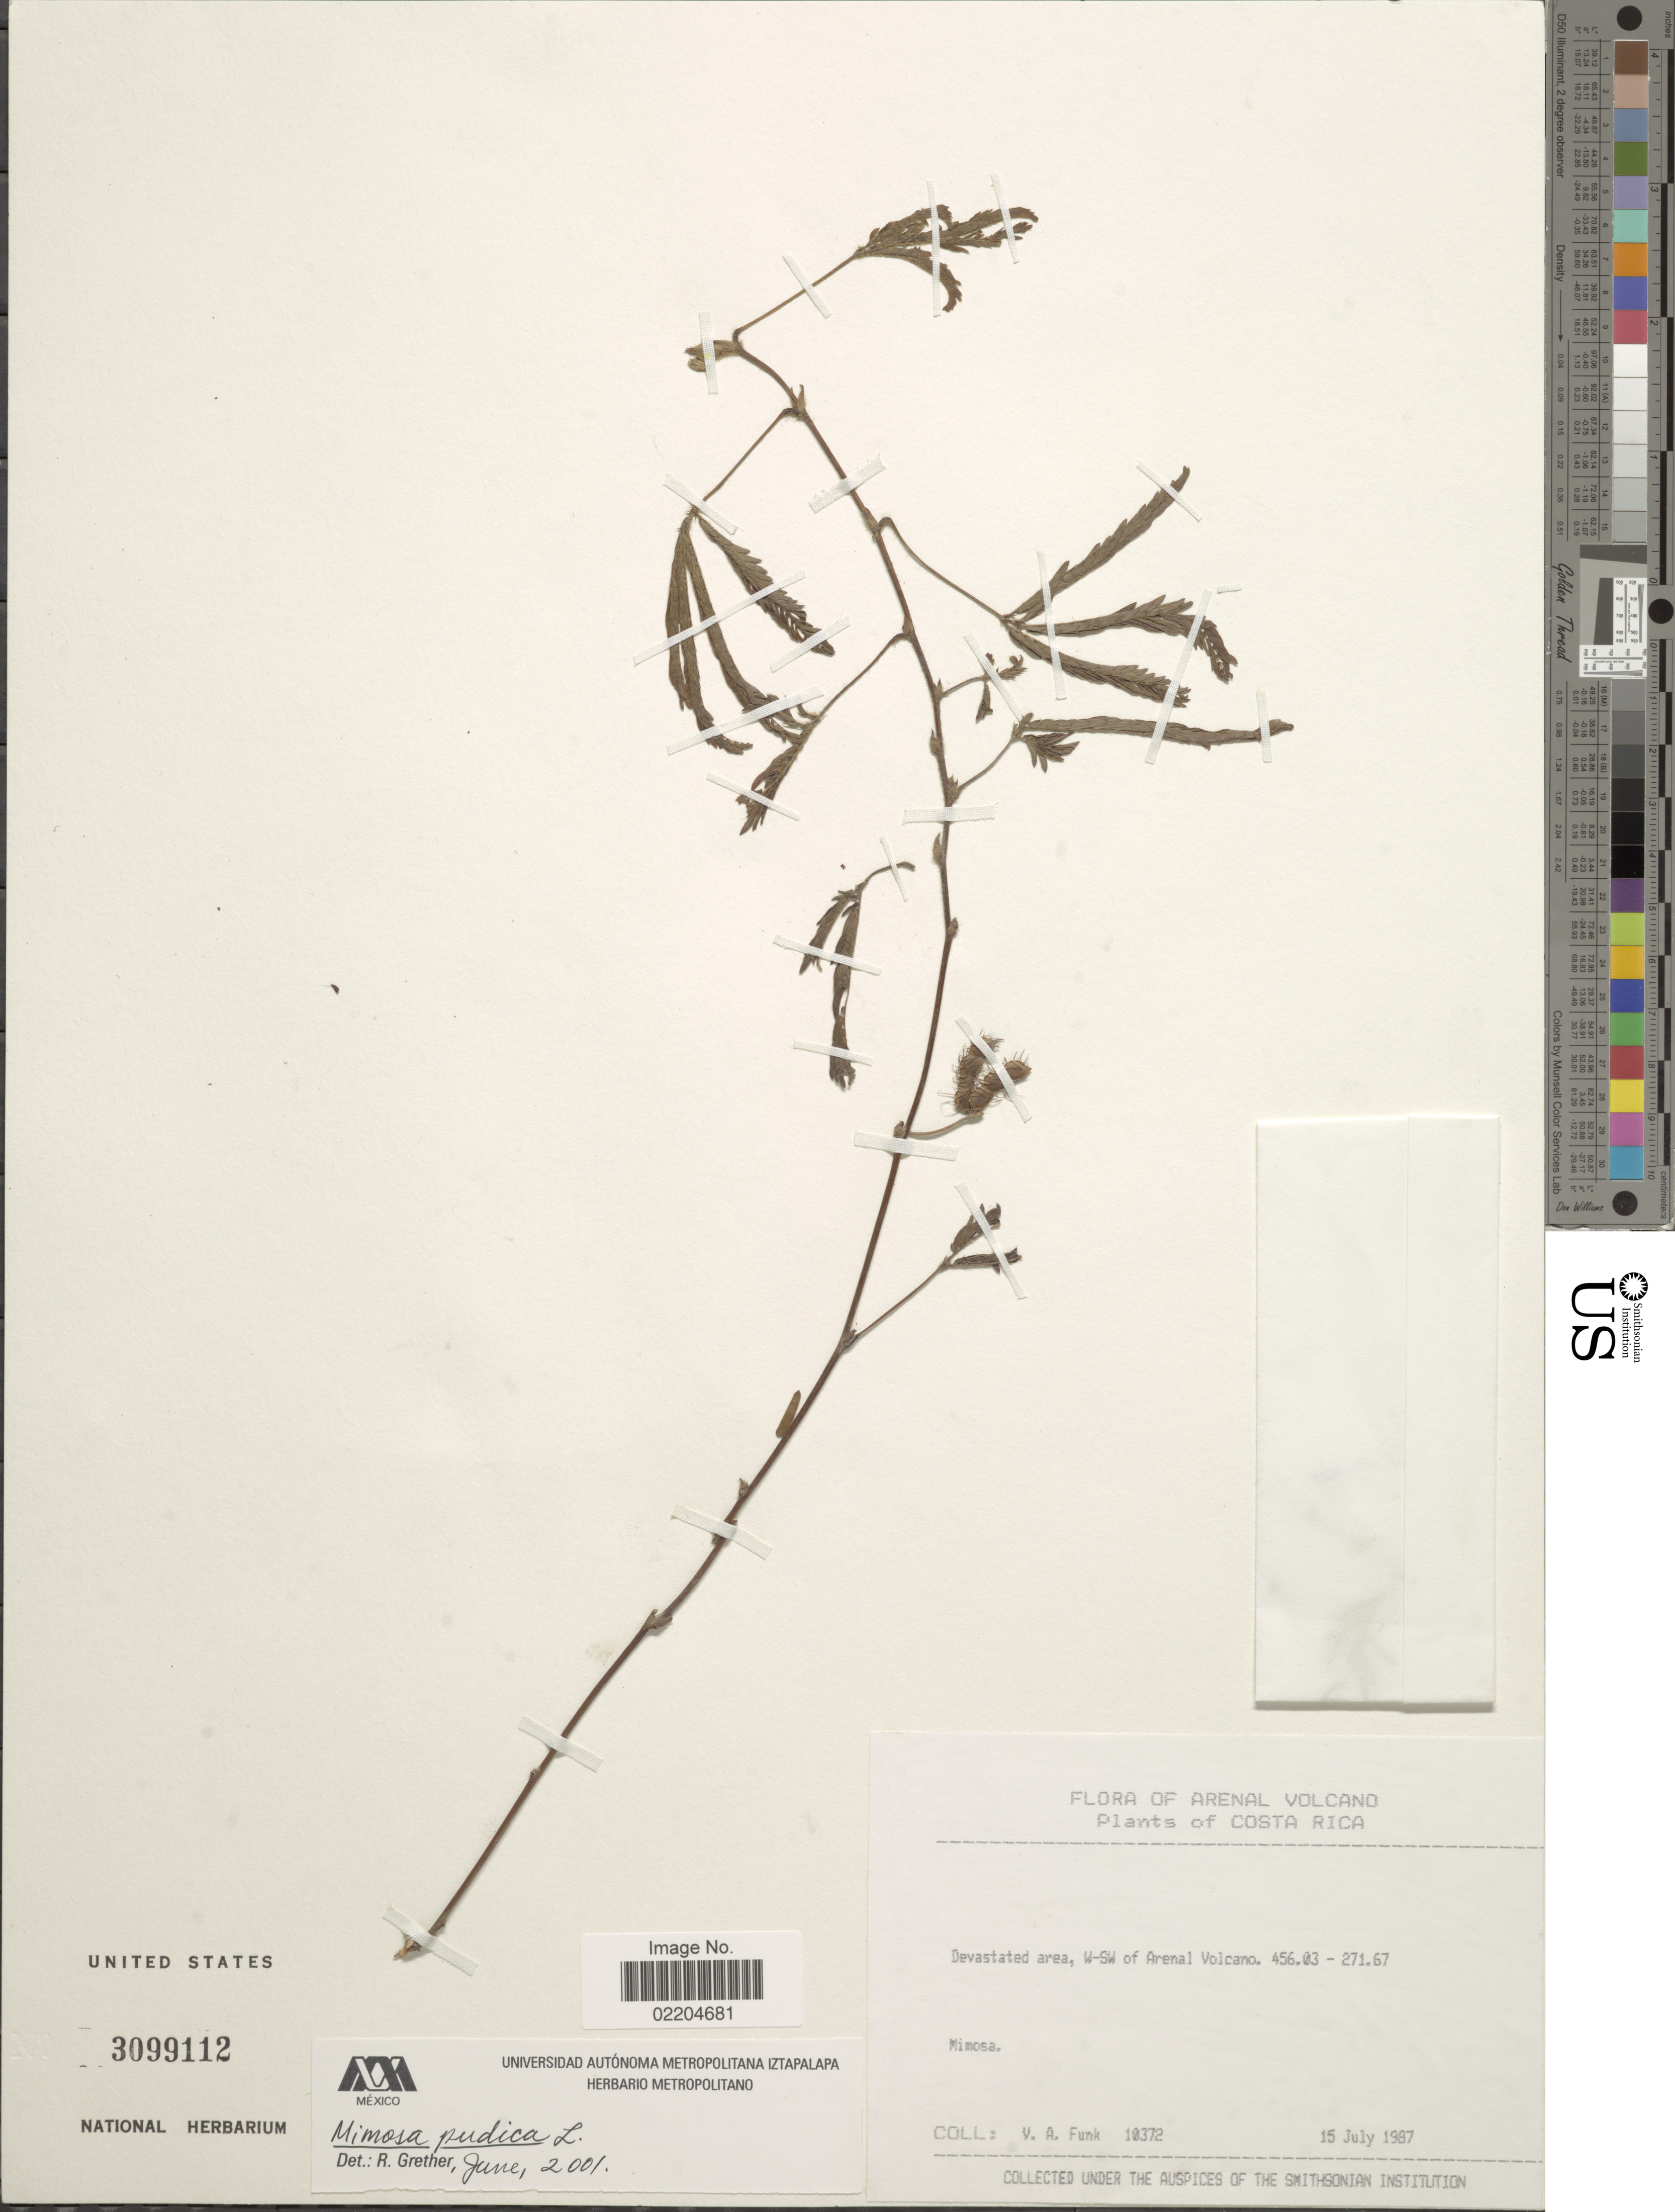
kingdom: Plantae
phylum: Tracheophyta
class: Magnoliopsida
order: Fabales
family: Fabaceae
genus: Mimosa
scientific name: Mimosa pudica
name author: L.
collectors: V. Funk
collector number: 10372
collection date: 1987-07-15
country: Costa Rica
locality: Arenal Volcano, Costa Rica. Devastated area, W-SW of Arenal Volcano.456.03-271.67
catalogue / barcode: US 3099112